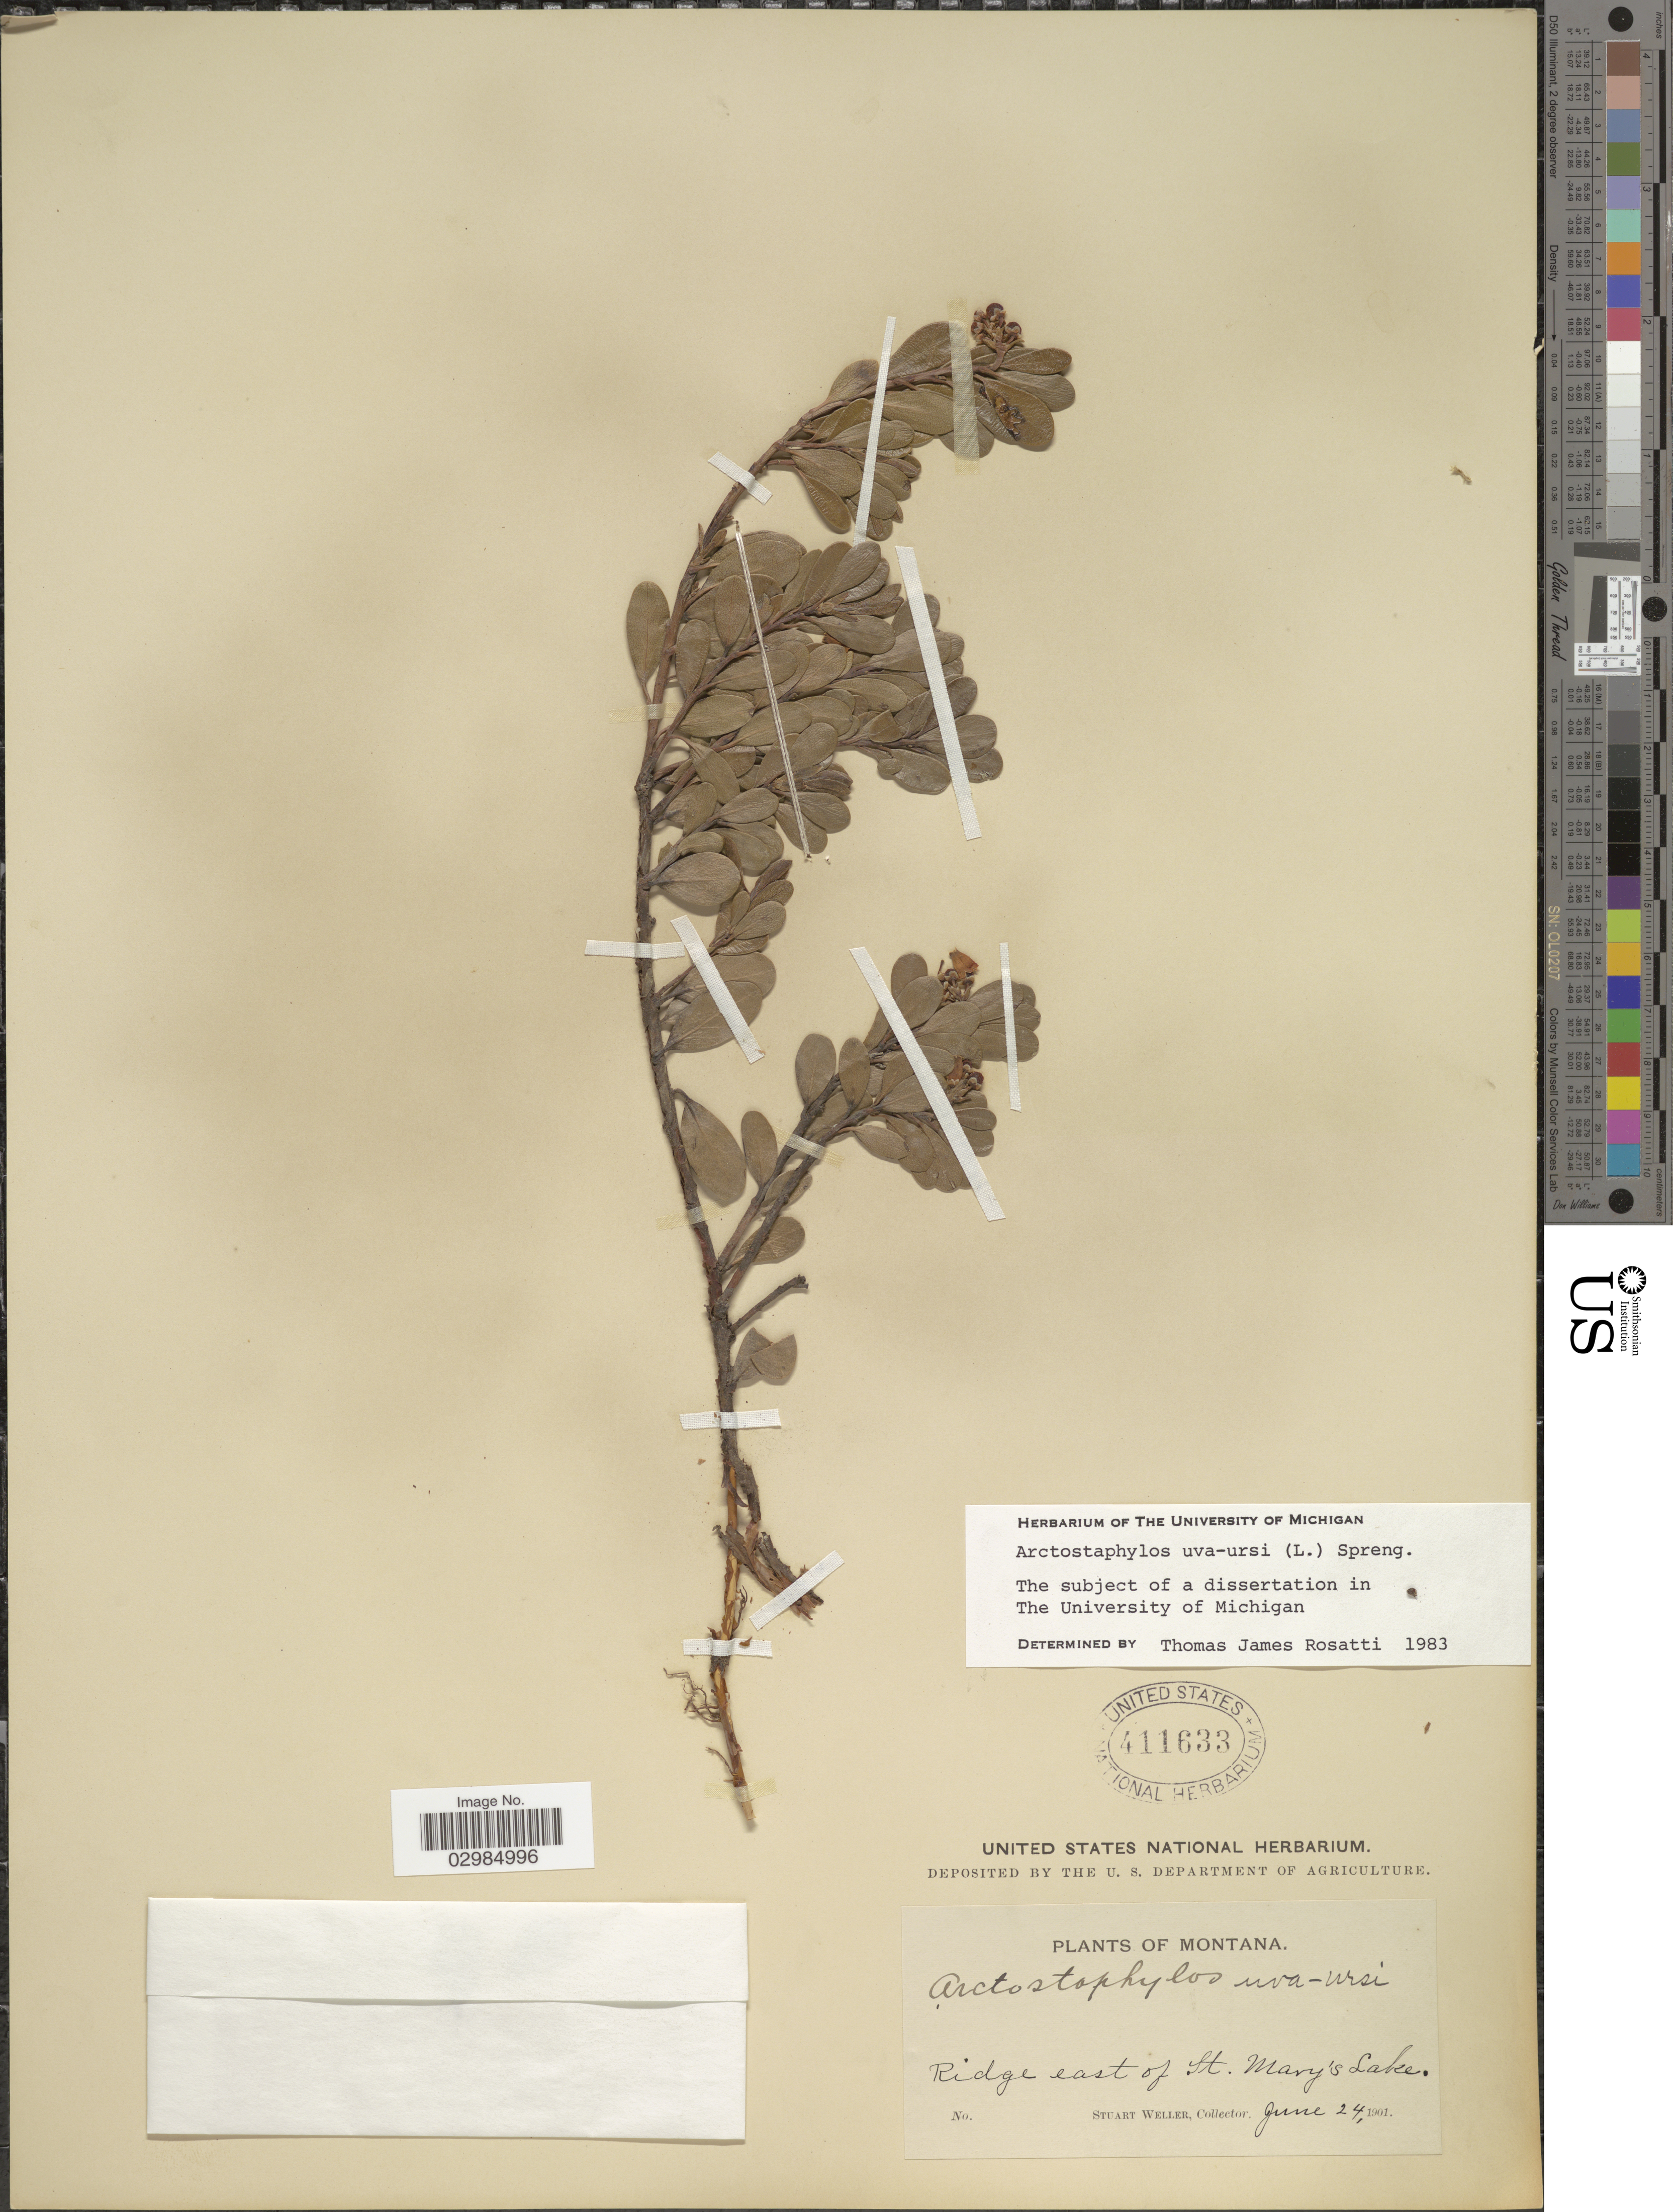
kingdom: Plantae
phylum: Tracheophyta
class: Magnoliopsida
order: Ericales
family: Ericaceae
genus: Arctostaphylos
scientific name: Arctostaphylos uva-ursi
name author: (L.) Spreng.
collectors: S. Weller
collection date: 1901-06-24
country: United States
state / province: Montana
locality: Ridge east of St. Mar's Lake.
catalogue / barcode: US 411633